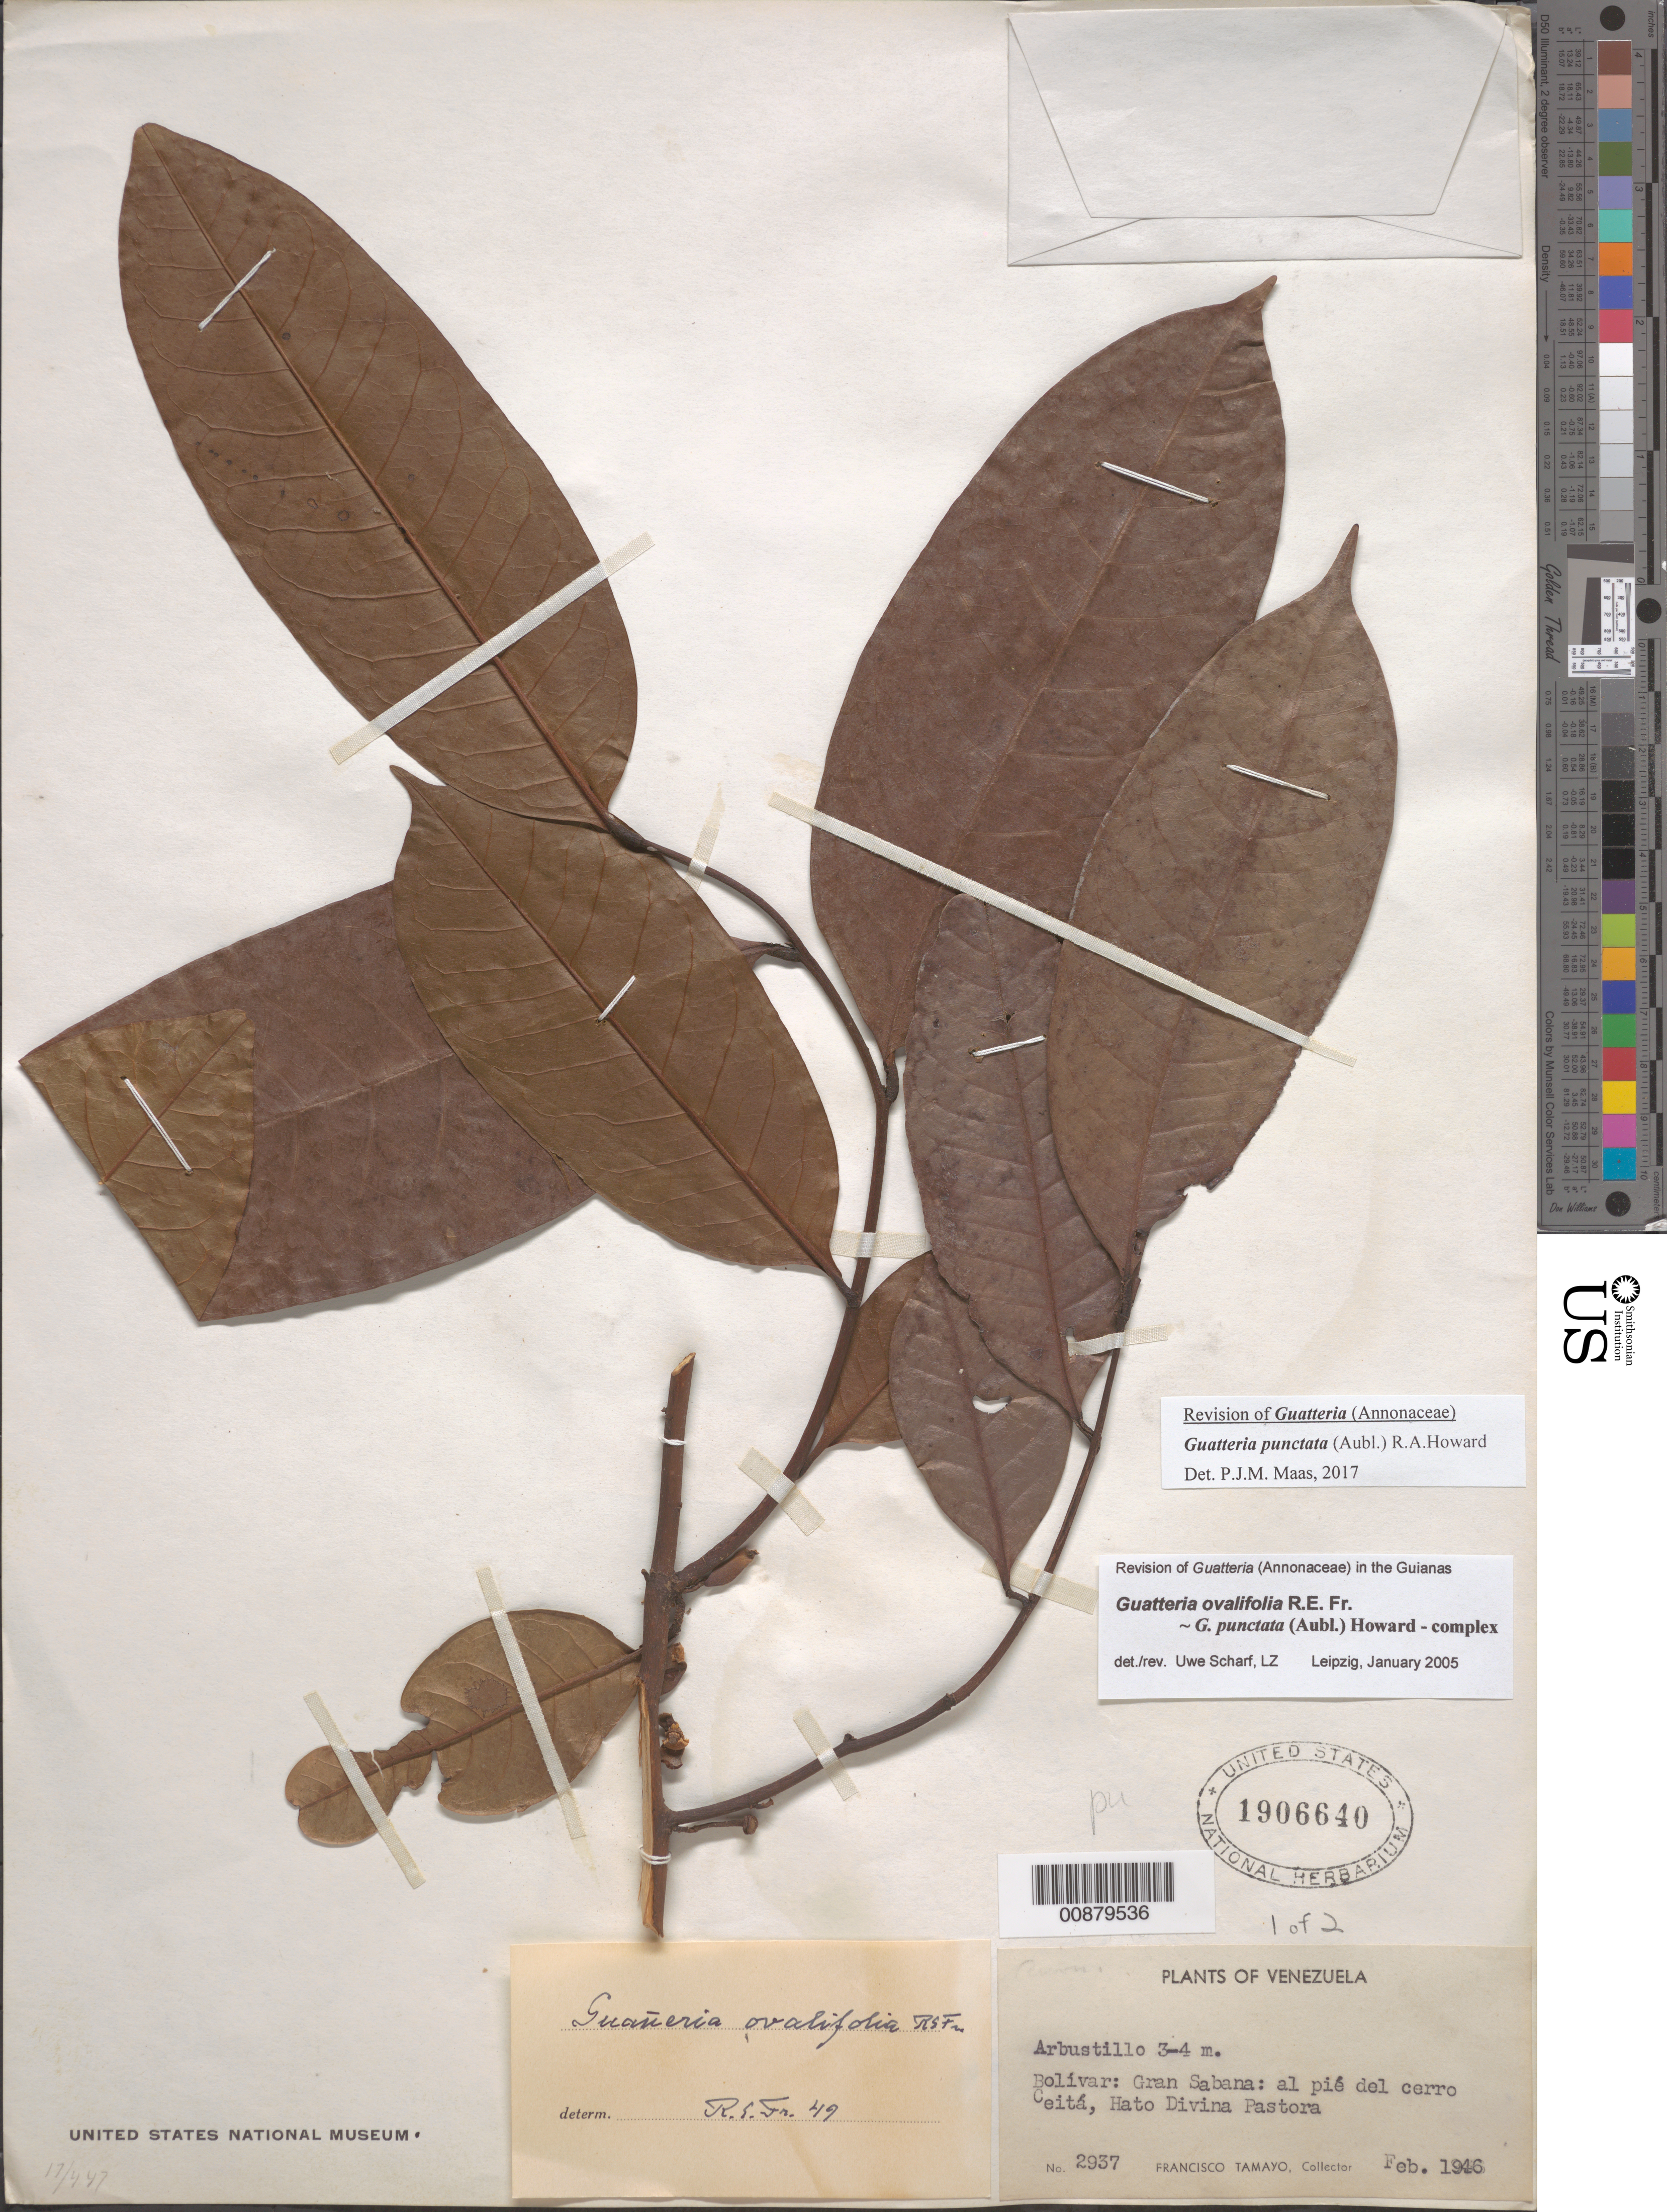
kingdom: Plantae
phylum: Tracheophyta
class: Magnoliopsida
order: Magnoliales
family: Annonaceae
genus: Guatteria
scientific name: Guatteria punctata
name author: (Aubl.) R.A. Howard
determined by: Maas, Paul J.; Maas, H.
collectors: F. Tamayo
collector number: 2937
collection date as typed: Feb-46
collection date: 1946-02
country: Venezuela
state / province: Bolívar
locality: Gran Sabana, Hato Divina Pastora, Cerro Ceitá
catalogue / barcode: US 1906640